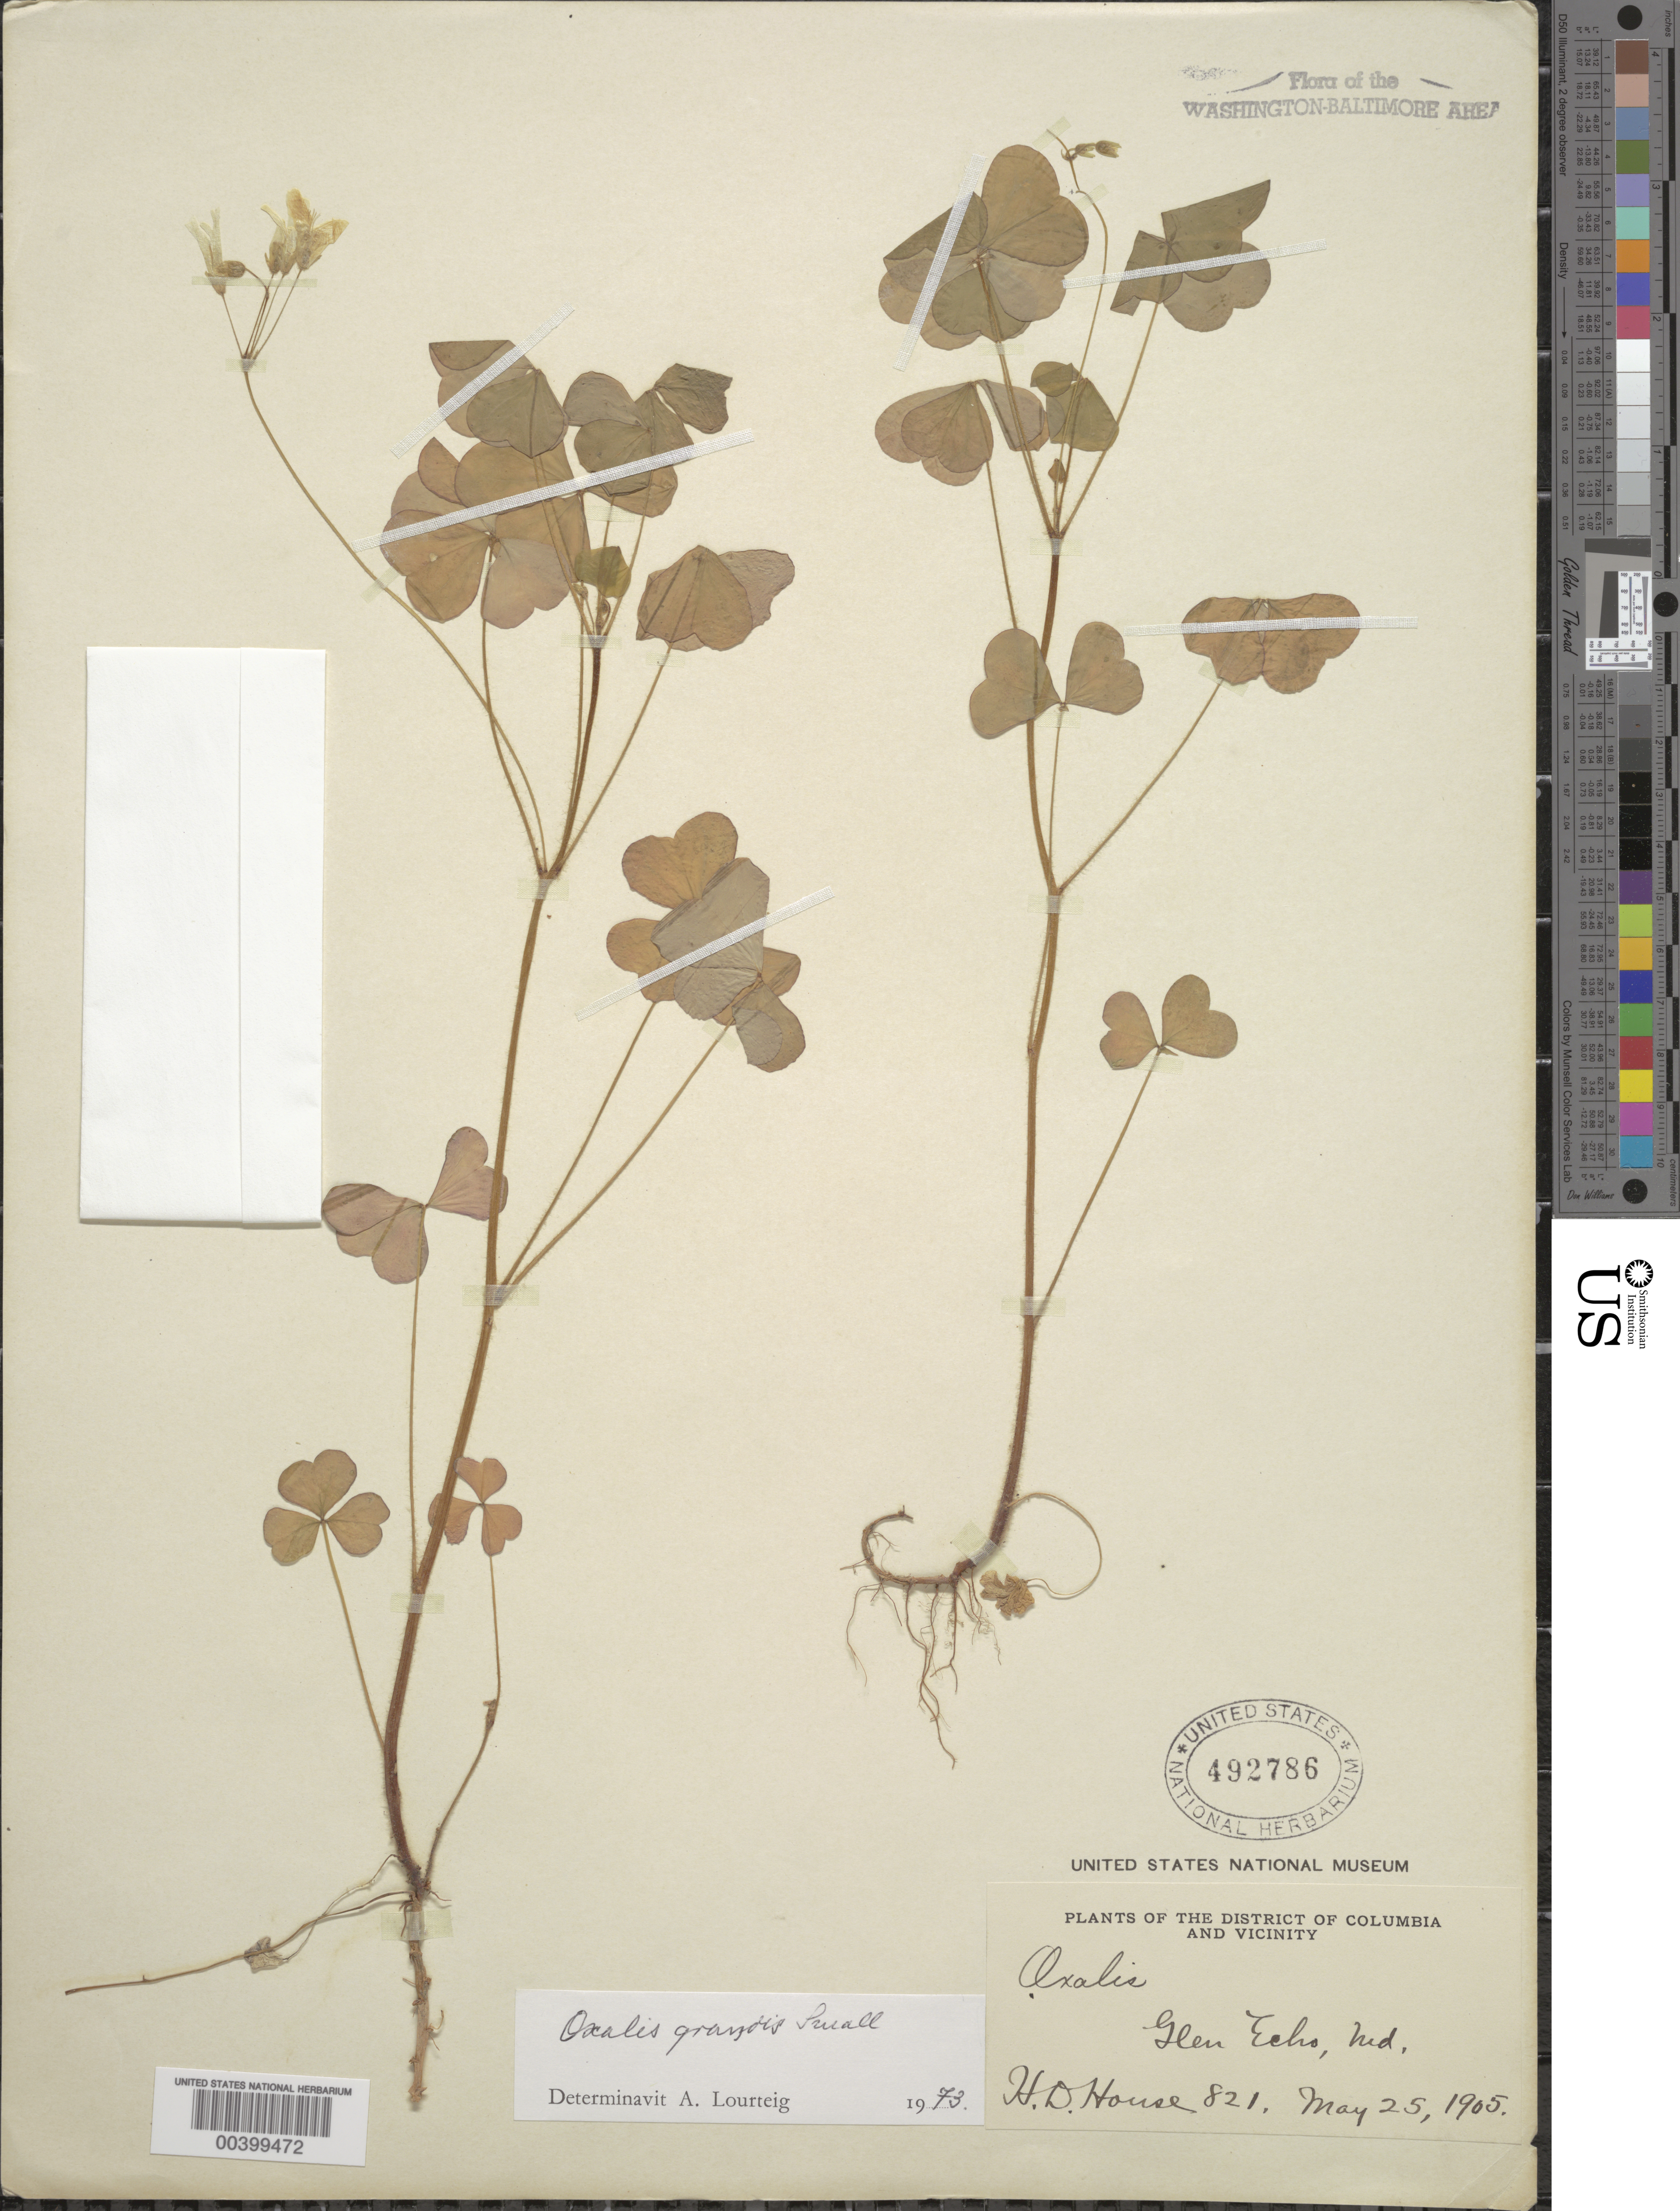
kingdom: Plantae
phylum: Tracheophyta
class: Magnoliopsida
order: Oxalidales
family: Oxalidaceae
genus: Oxalis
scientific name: Oxalis grandis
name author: Small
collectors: H. D. House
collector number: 821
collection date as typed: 25 May 1905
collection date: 1905-05-25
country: United States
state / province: Maryland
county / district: Montgomery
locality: Glen Echo C. & O. Canal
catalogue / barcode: US 492786